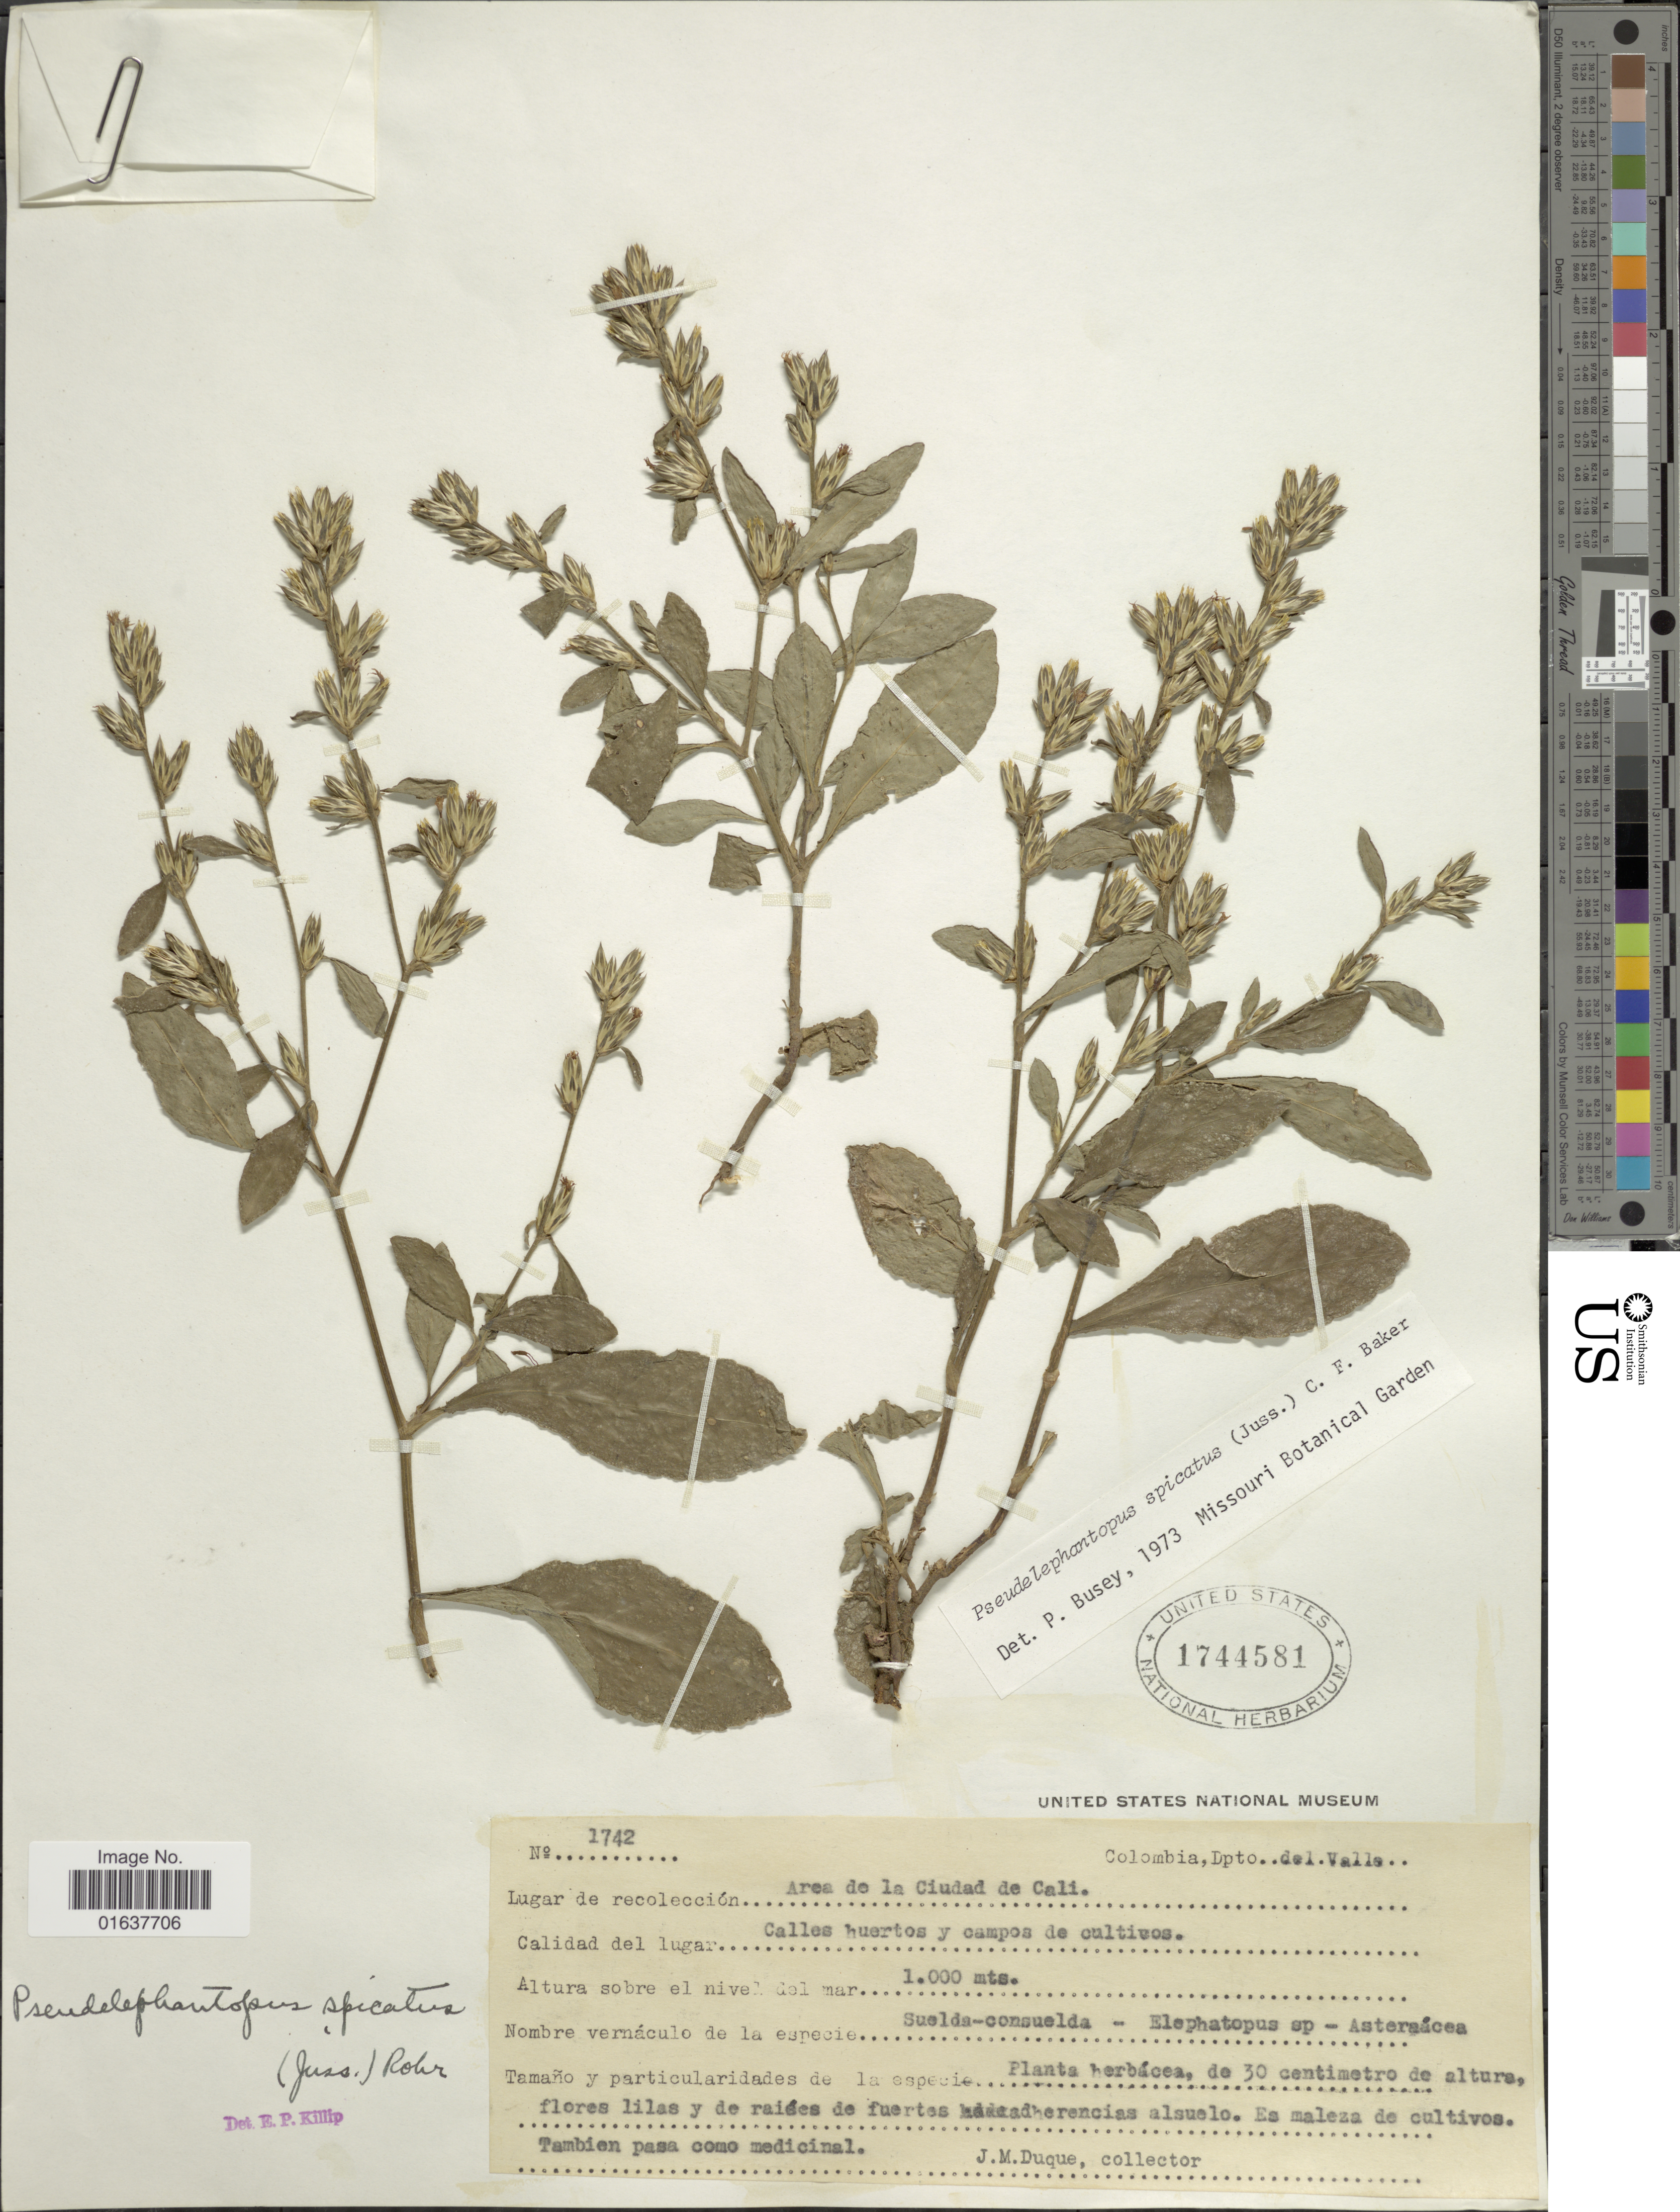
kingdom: Plantae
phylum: Tracheophyta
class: Magnoliopsida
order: Asterales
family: Asteraceae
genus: Pseudelephantopus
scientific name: Pseudelephantopus spicatus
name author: (Juss. ex Aubl.) C.F. Baker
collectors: J. Duque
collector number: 1742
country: Colombia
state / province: Valle del Cauca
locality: Dpto. del Valle. Area de la Ciudad de Cali. Calles huertos y campos de cultivos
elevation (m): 1000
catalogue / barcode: US 1744581